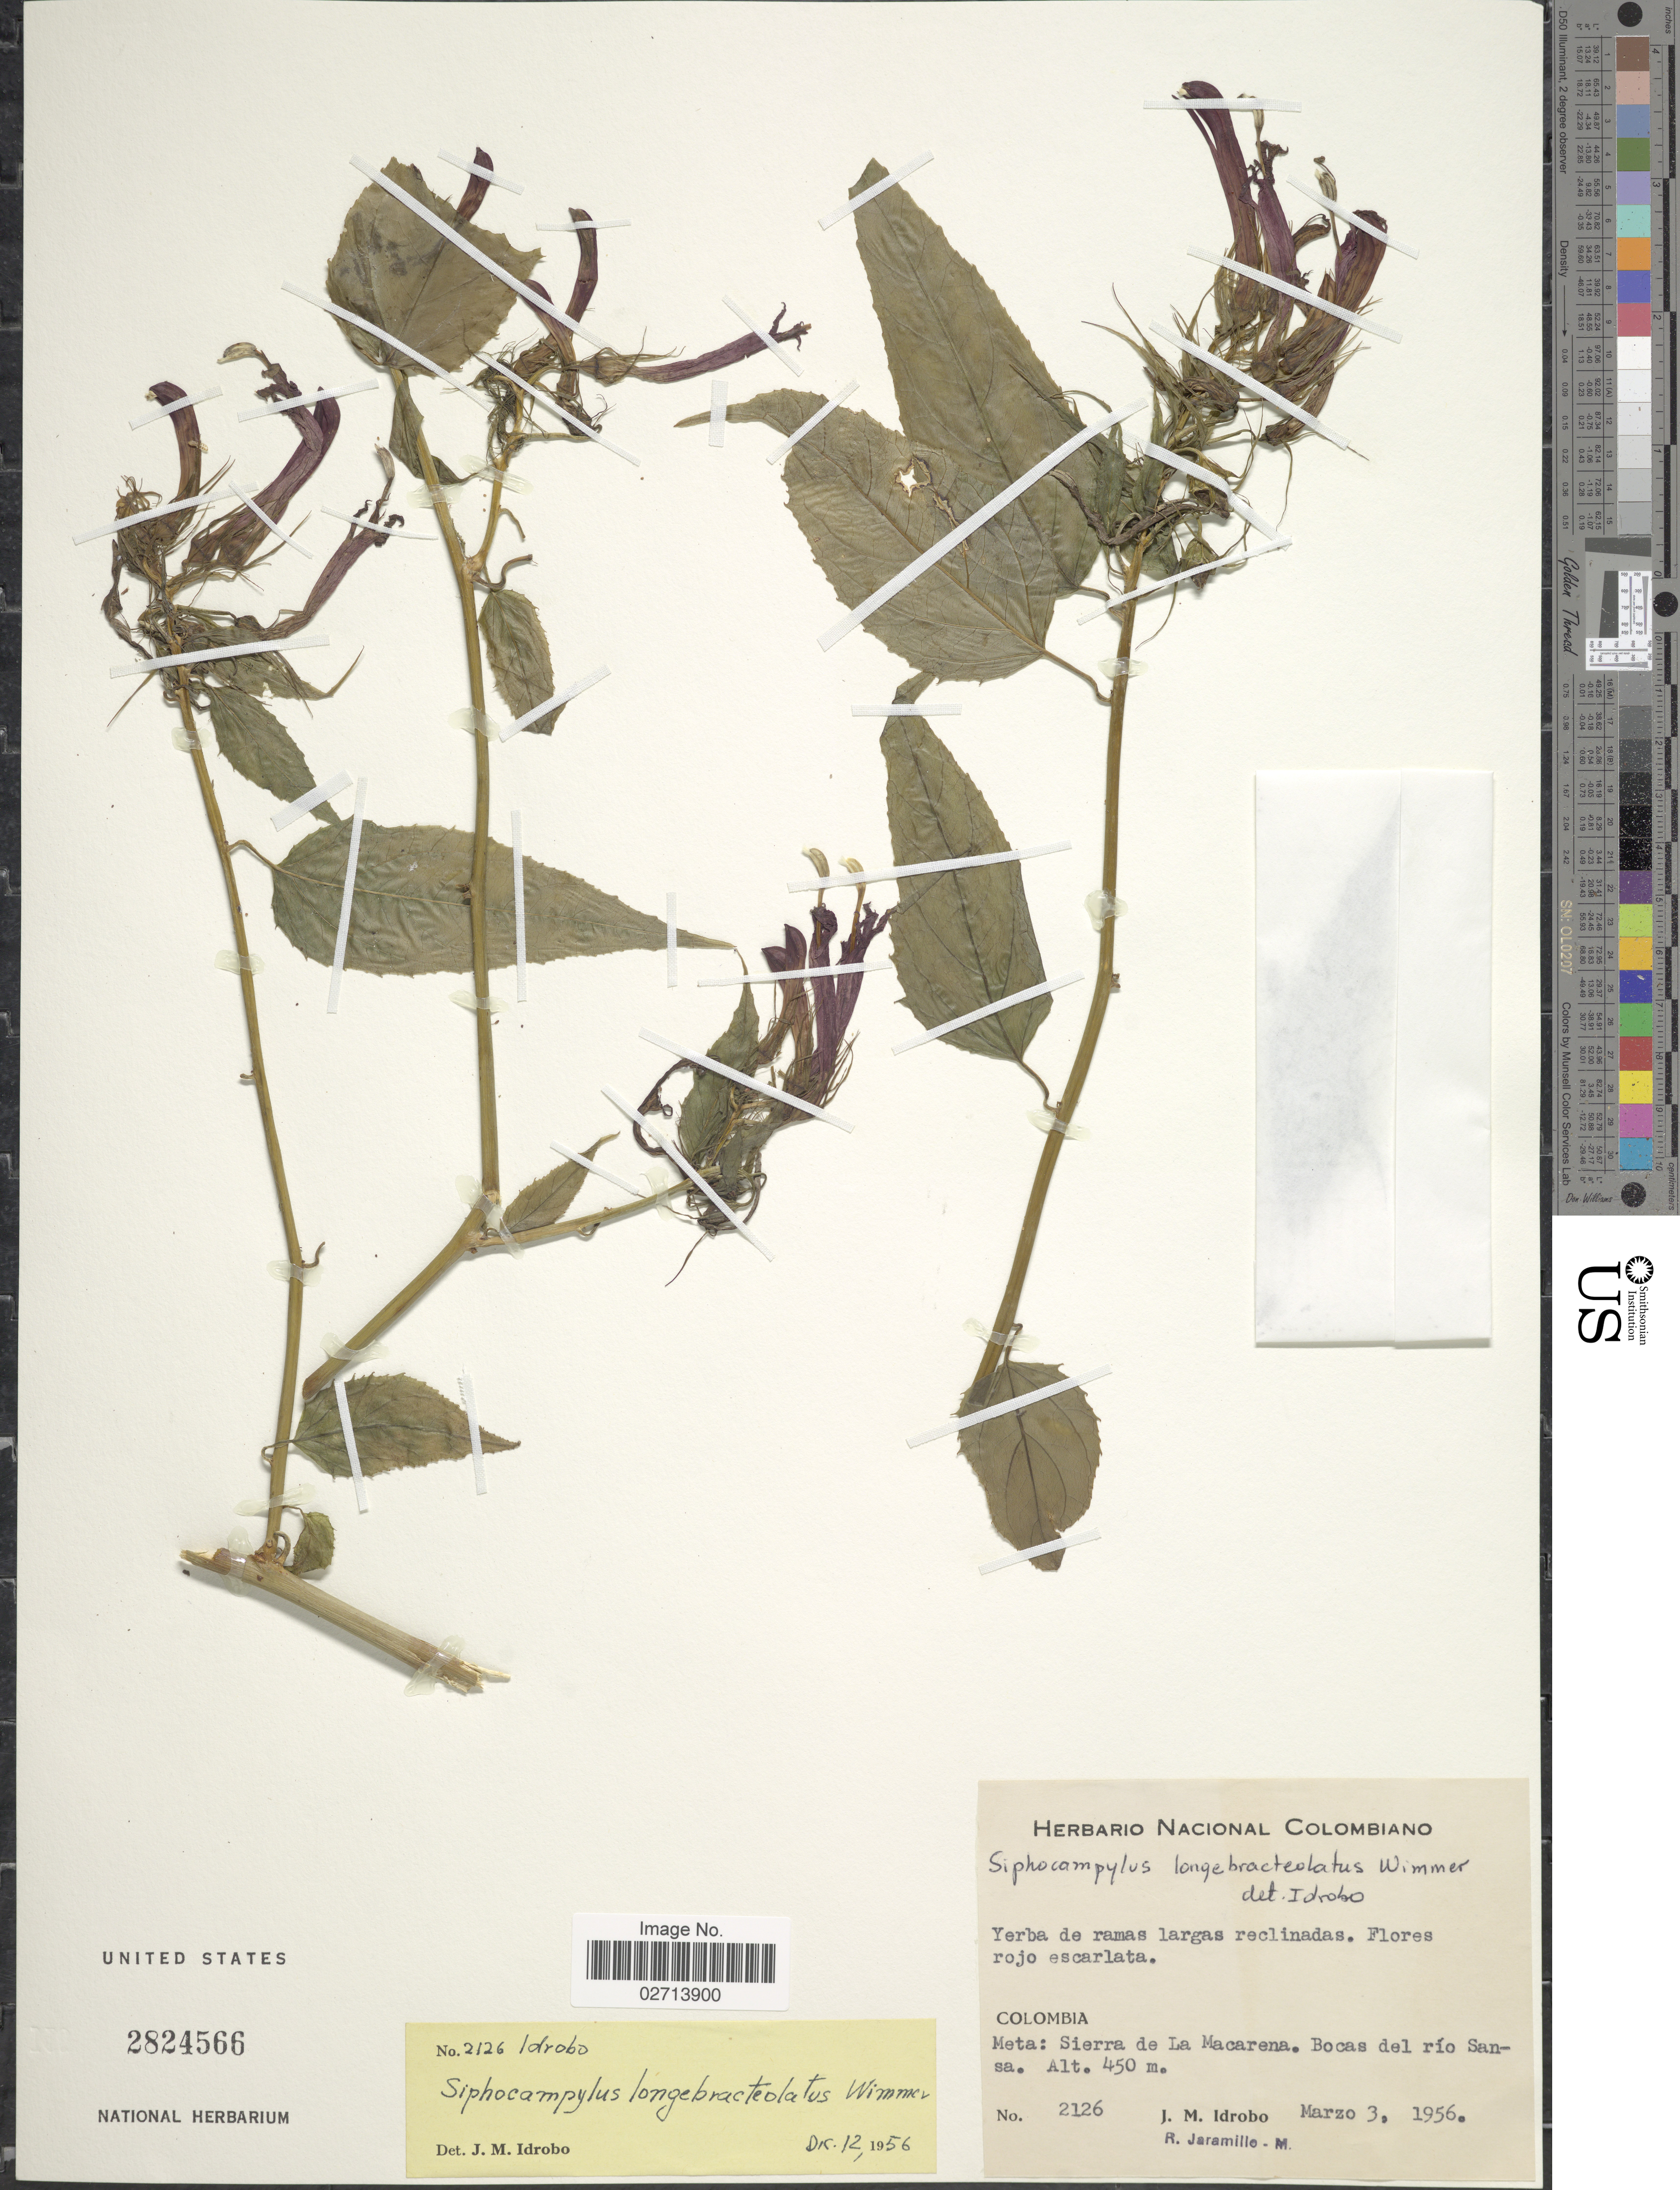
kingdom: Plantae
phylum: Tracheophyta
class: Magnoliopsida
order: Asterales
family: Campanulaceae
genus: Siphocampylus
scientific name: Siphocampylus longebracteolatus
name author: E. Wimm.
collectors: J. M. Idrobo & R. Jaramillo M.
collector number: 2126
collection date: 1956-03-03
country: Colombia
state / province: Meta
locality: Sierra de La Macarena. Bocas del río Sansa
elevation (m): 450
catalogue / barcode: US 2824566